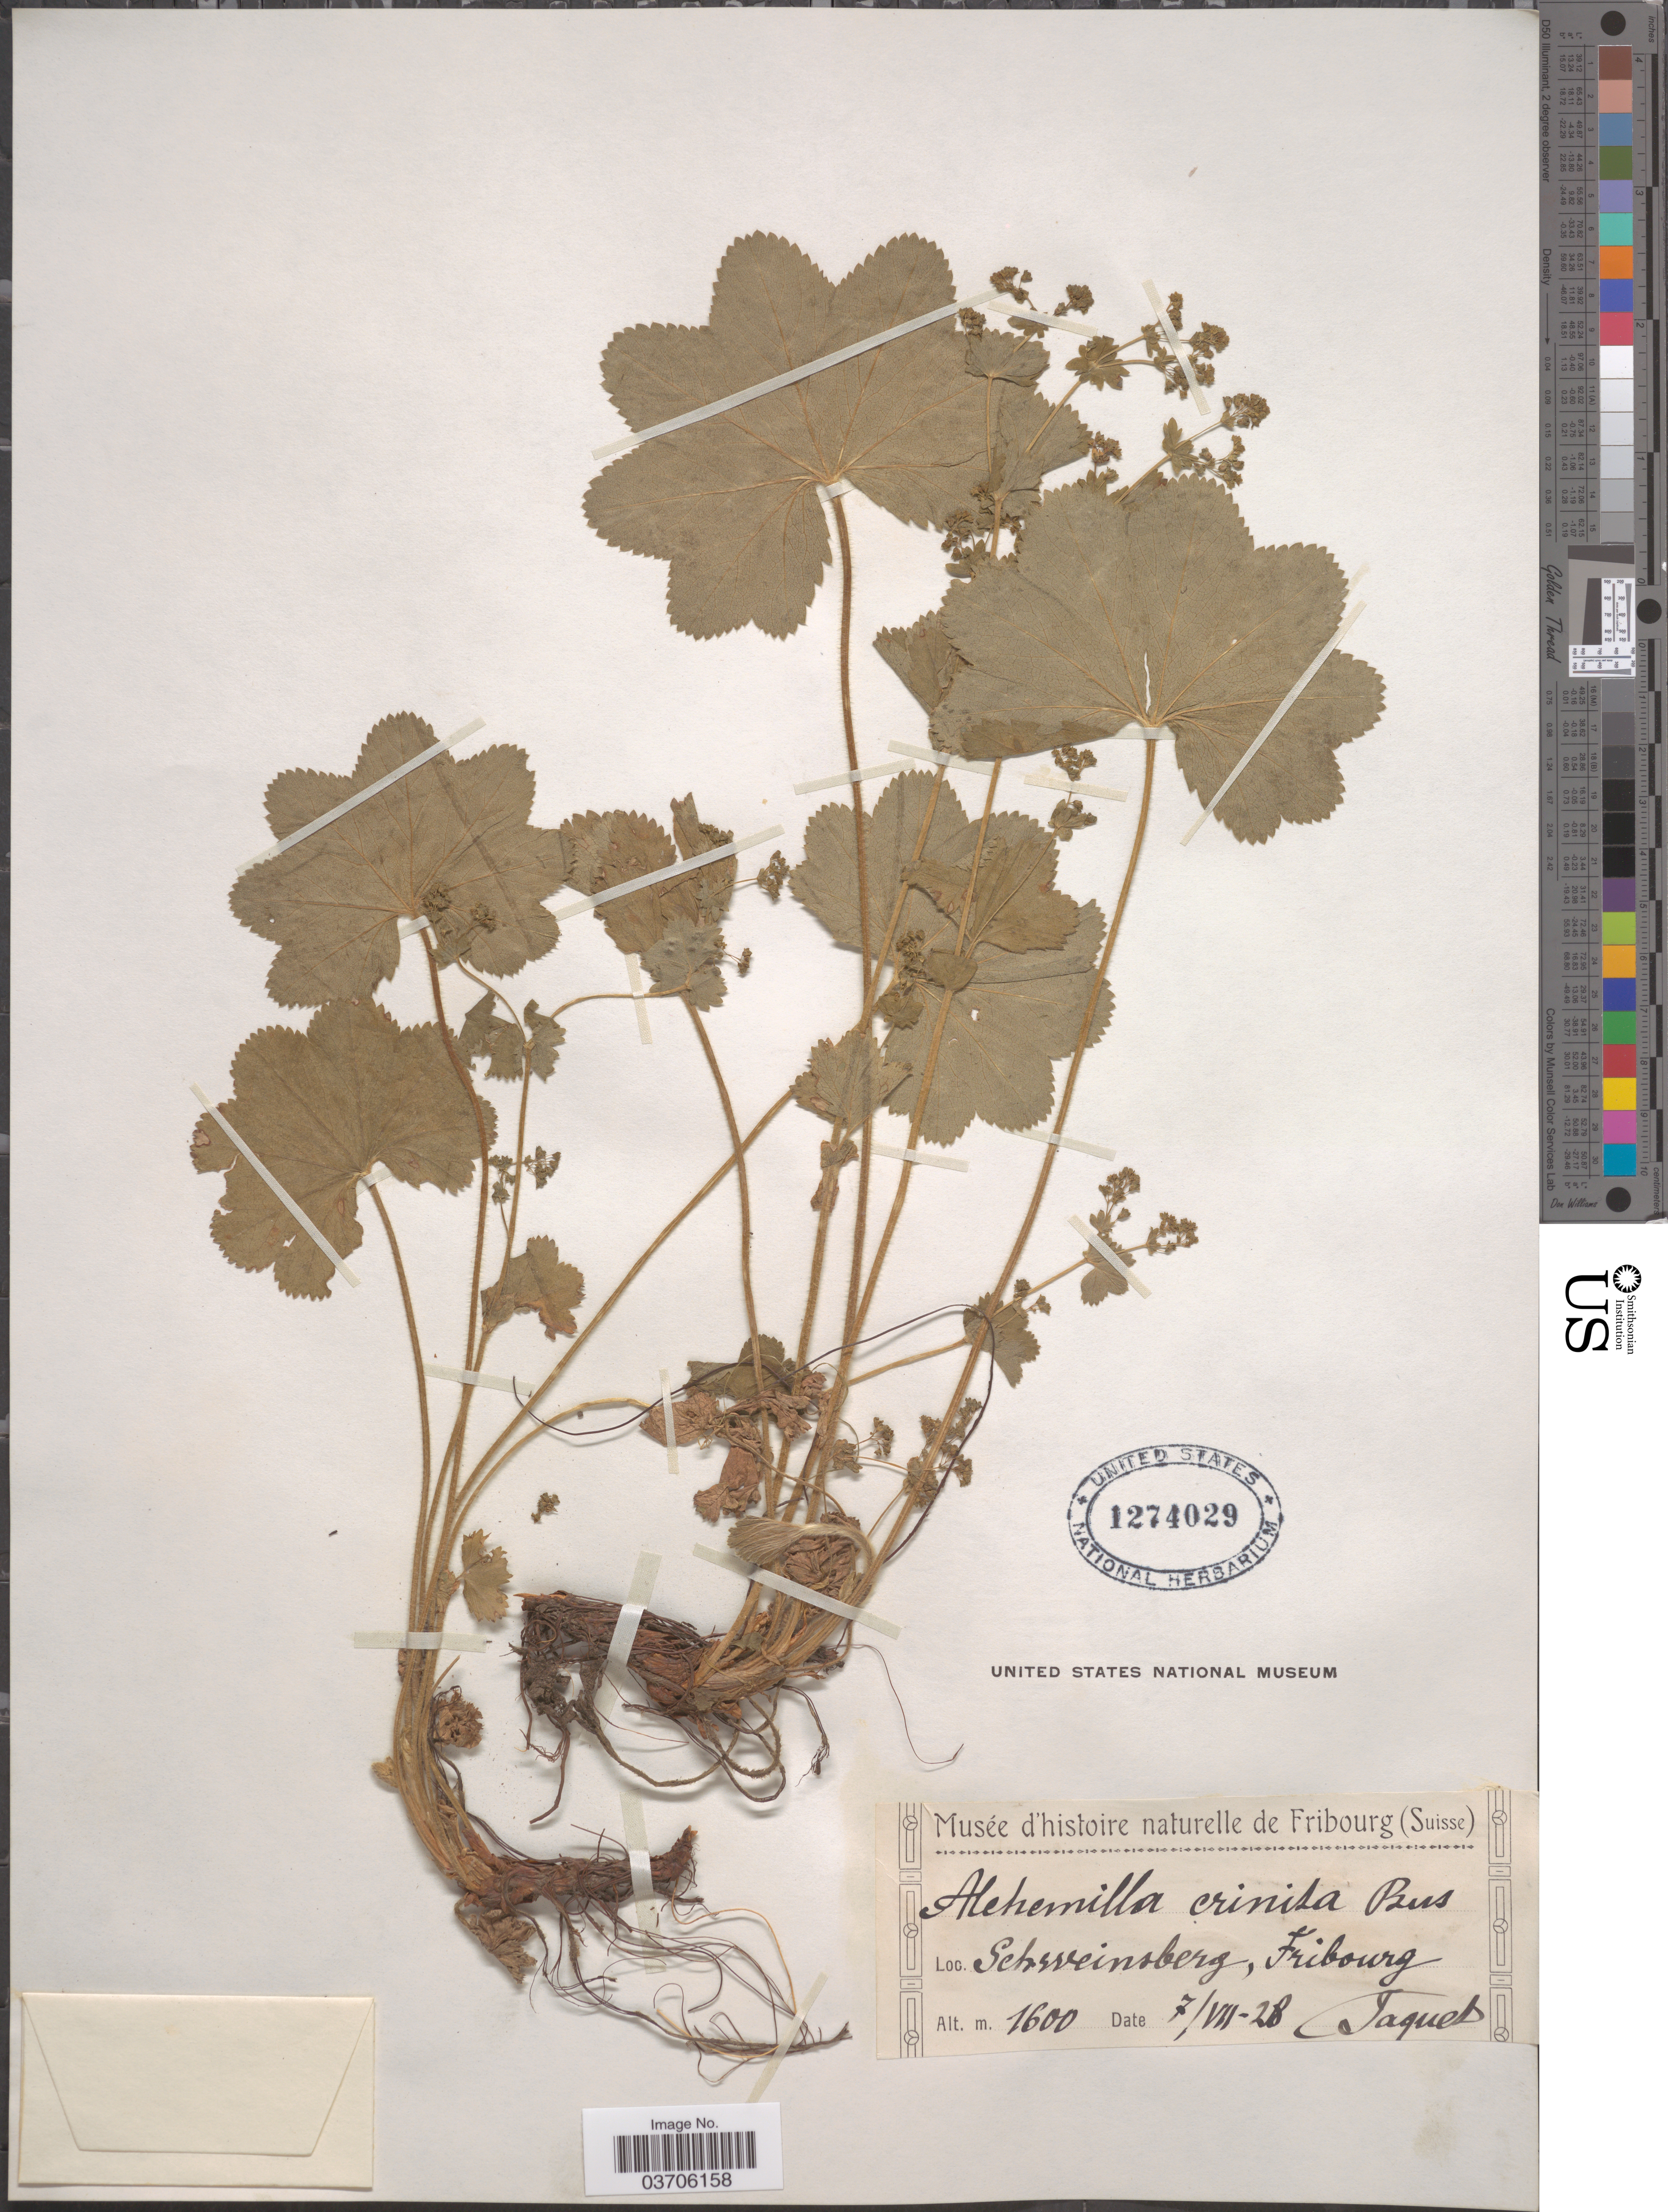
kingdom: Plantae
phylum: Tracheophyta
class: Magnoliopsida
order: Rosales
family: Rosaceae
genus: Alchemilla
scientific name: Alchemilla crinita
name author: Buser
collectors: -. Jaquet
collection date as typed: Transcribed d/m/y: 7/7/28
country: Switzerland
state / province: Fribourg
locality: Schweinsberg.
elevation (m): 1600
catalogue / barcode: US 1274029